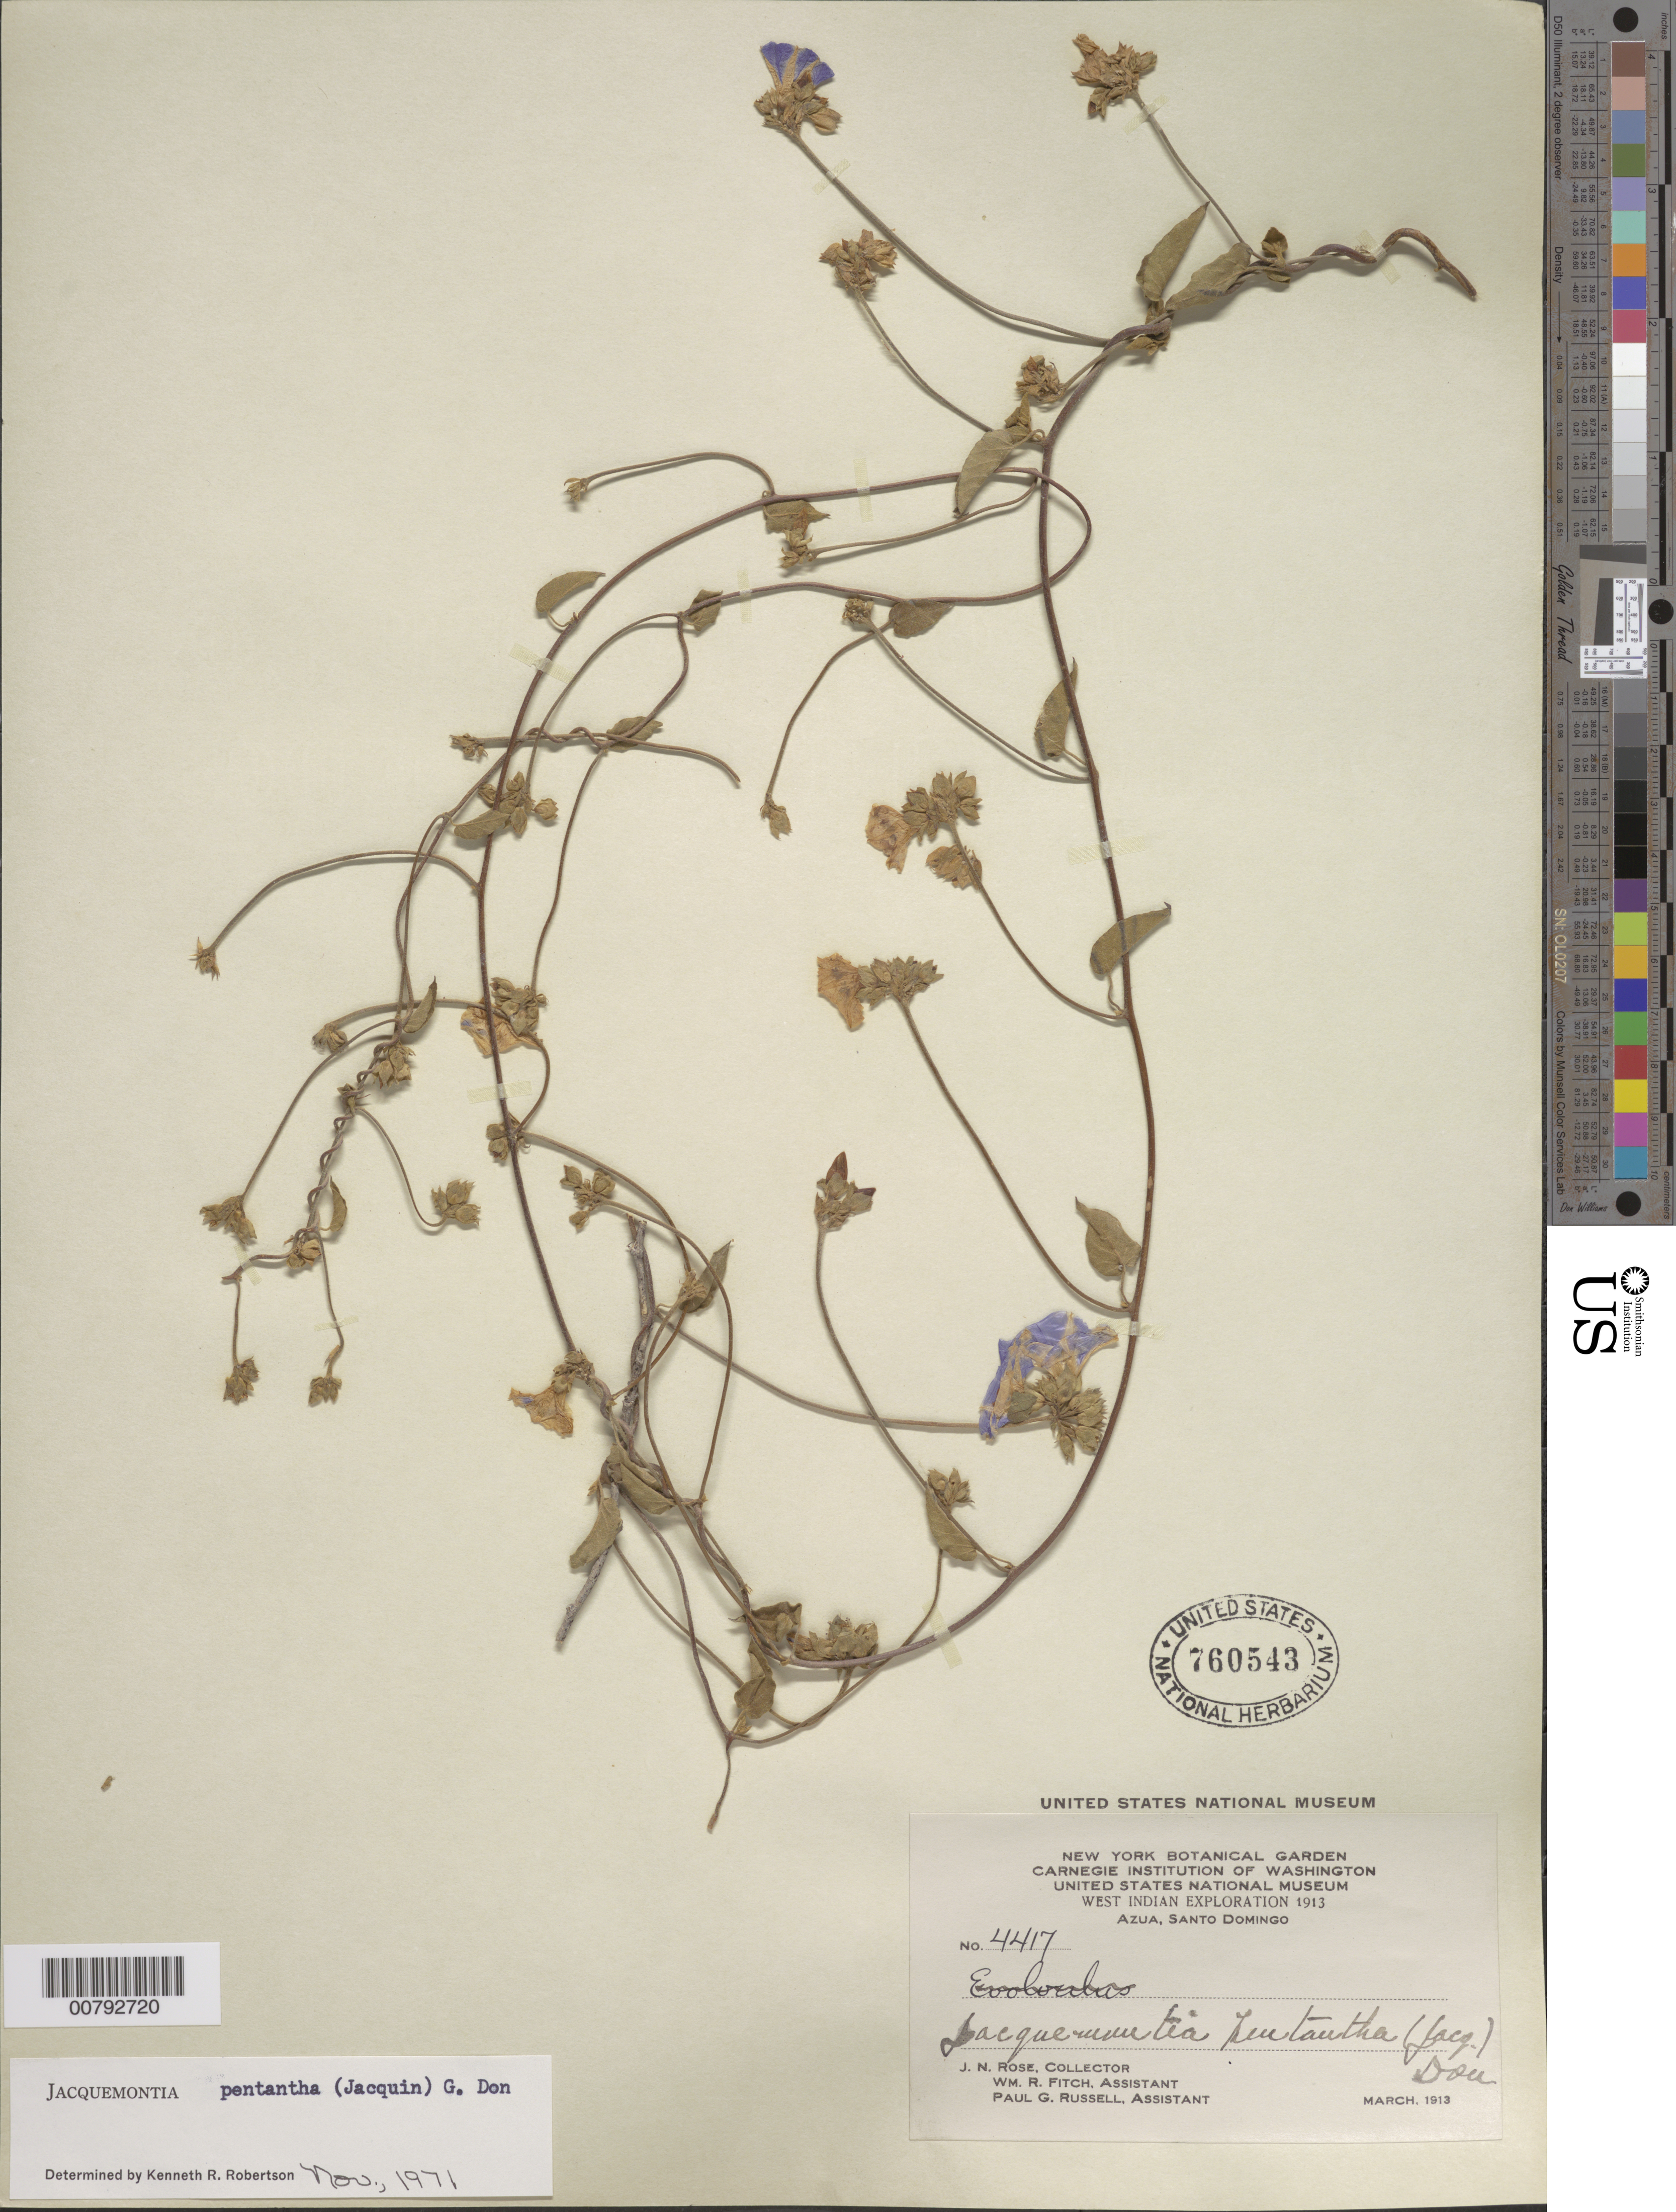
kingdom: Plantae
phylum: Tracheophyta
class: Magnoliopsida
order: Solanales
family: Convolvulaceae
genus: Jacquemontia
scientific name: Jacquemontia pentanthos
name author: (Jacq.) G. Don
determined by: Robertson, K. R.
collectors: J. N. Rose, W. R. Fitch & P. G. Russell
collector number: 4417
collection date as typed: Mar 1913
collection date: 1913-03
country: Dominican Republic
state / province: Azua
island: Hispaniola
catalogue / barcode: US 760543